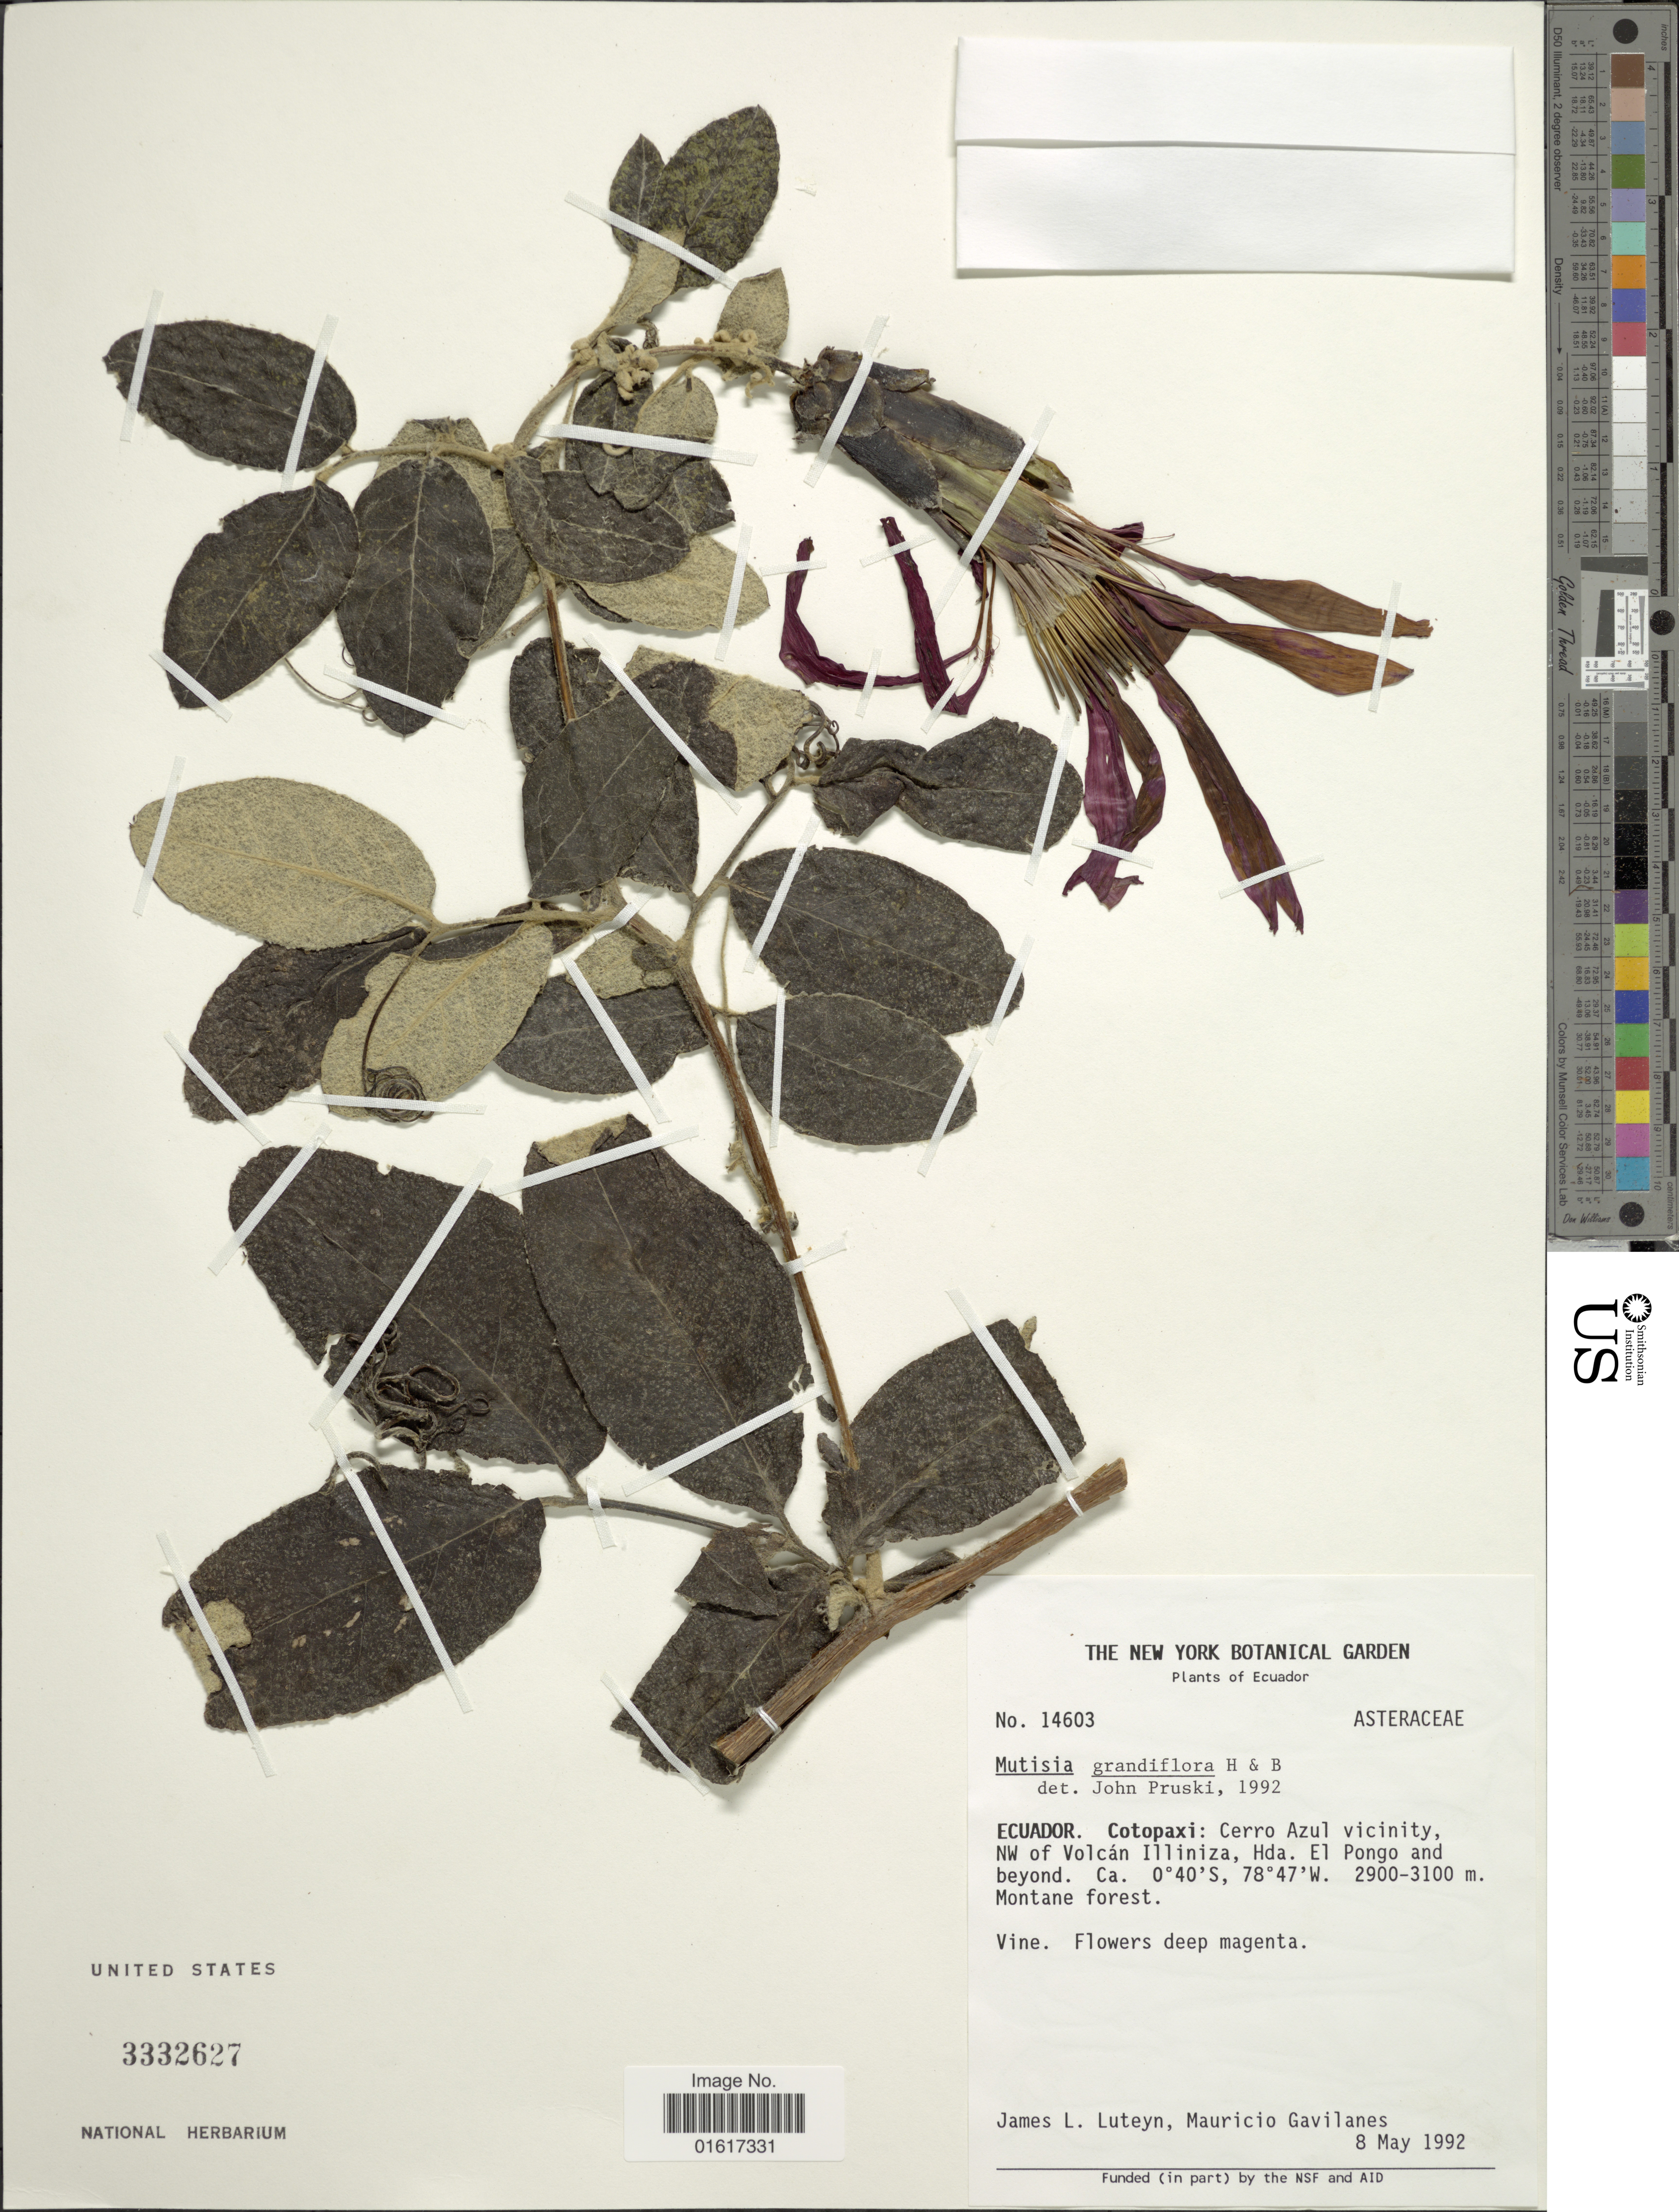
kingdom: Plantae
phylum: Tracheophyta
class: Magnoliopsida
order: Asterales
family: Asteraceae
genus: Mutisia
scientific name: Mutisia grandiflora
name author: Humb. & Bonpl.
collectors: J. L. Luteyn & M. Gavilanes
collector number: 14603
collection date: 1992-05-08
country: Ecuador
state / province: Cotopaxi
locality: Cerro Azul vicinity, NW of Volcán Illiniza, Hda. El Pongo and beyond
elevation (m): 2900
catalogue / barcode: US 3332627